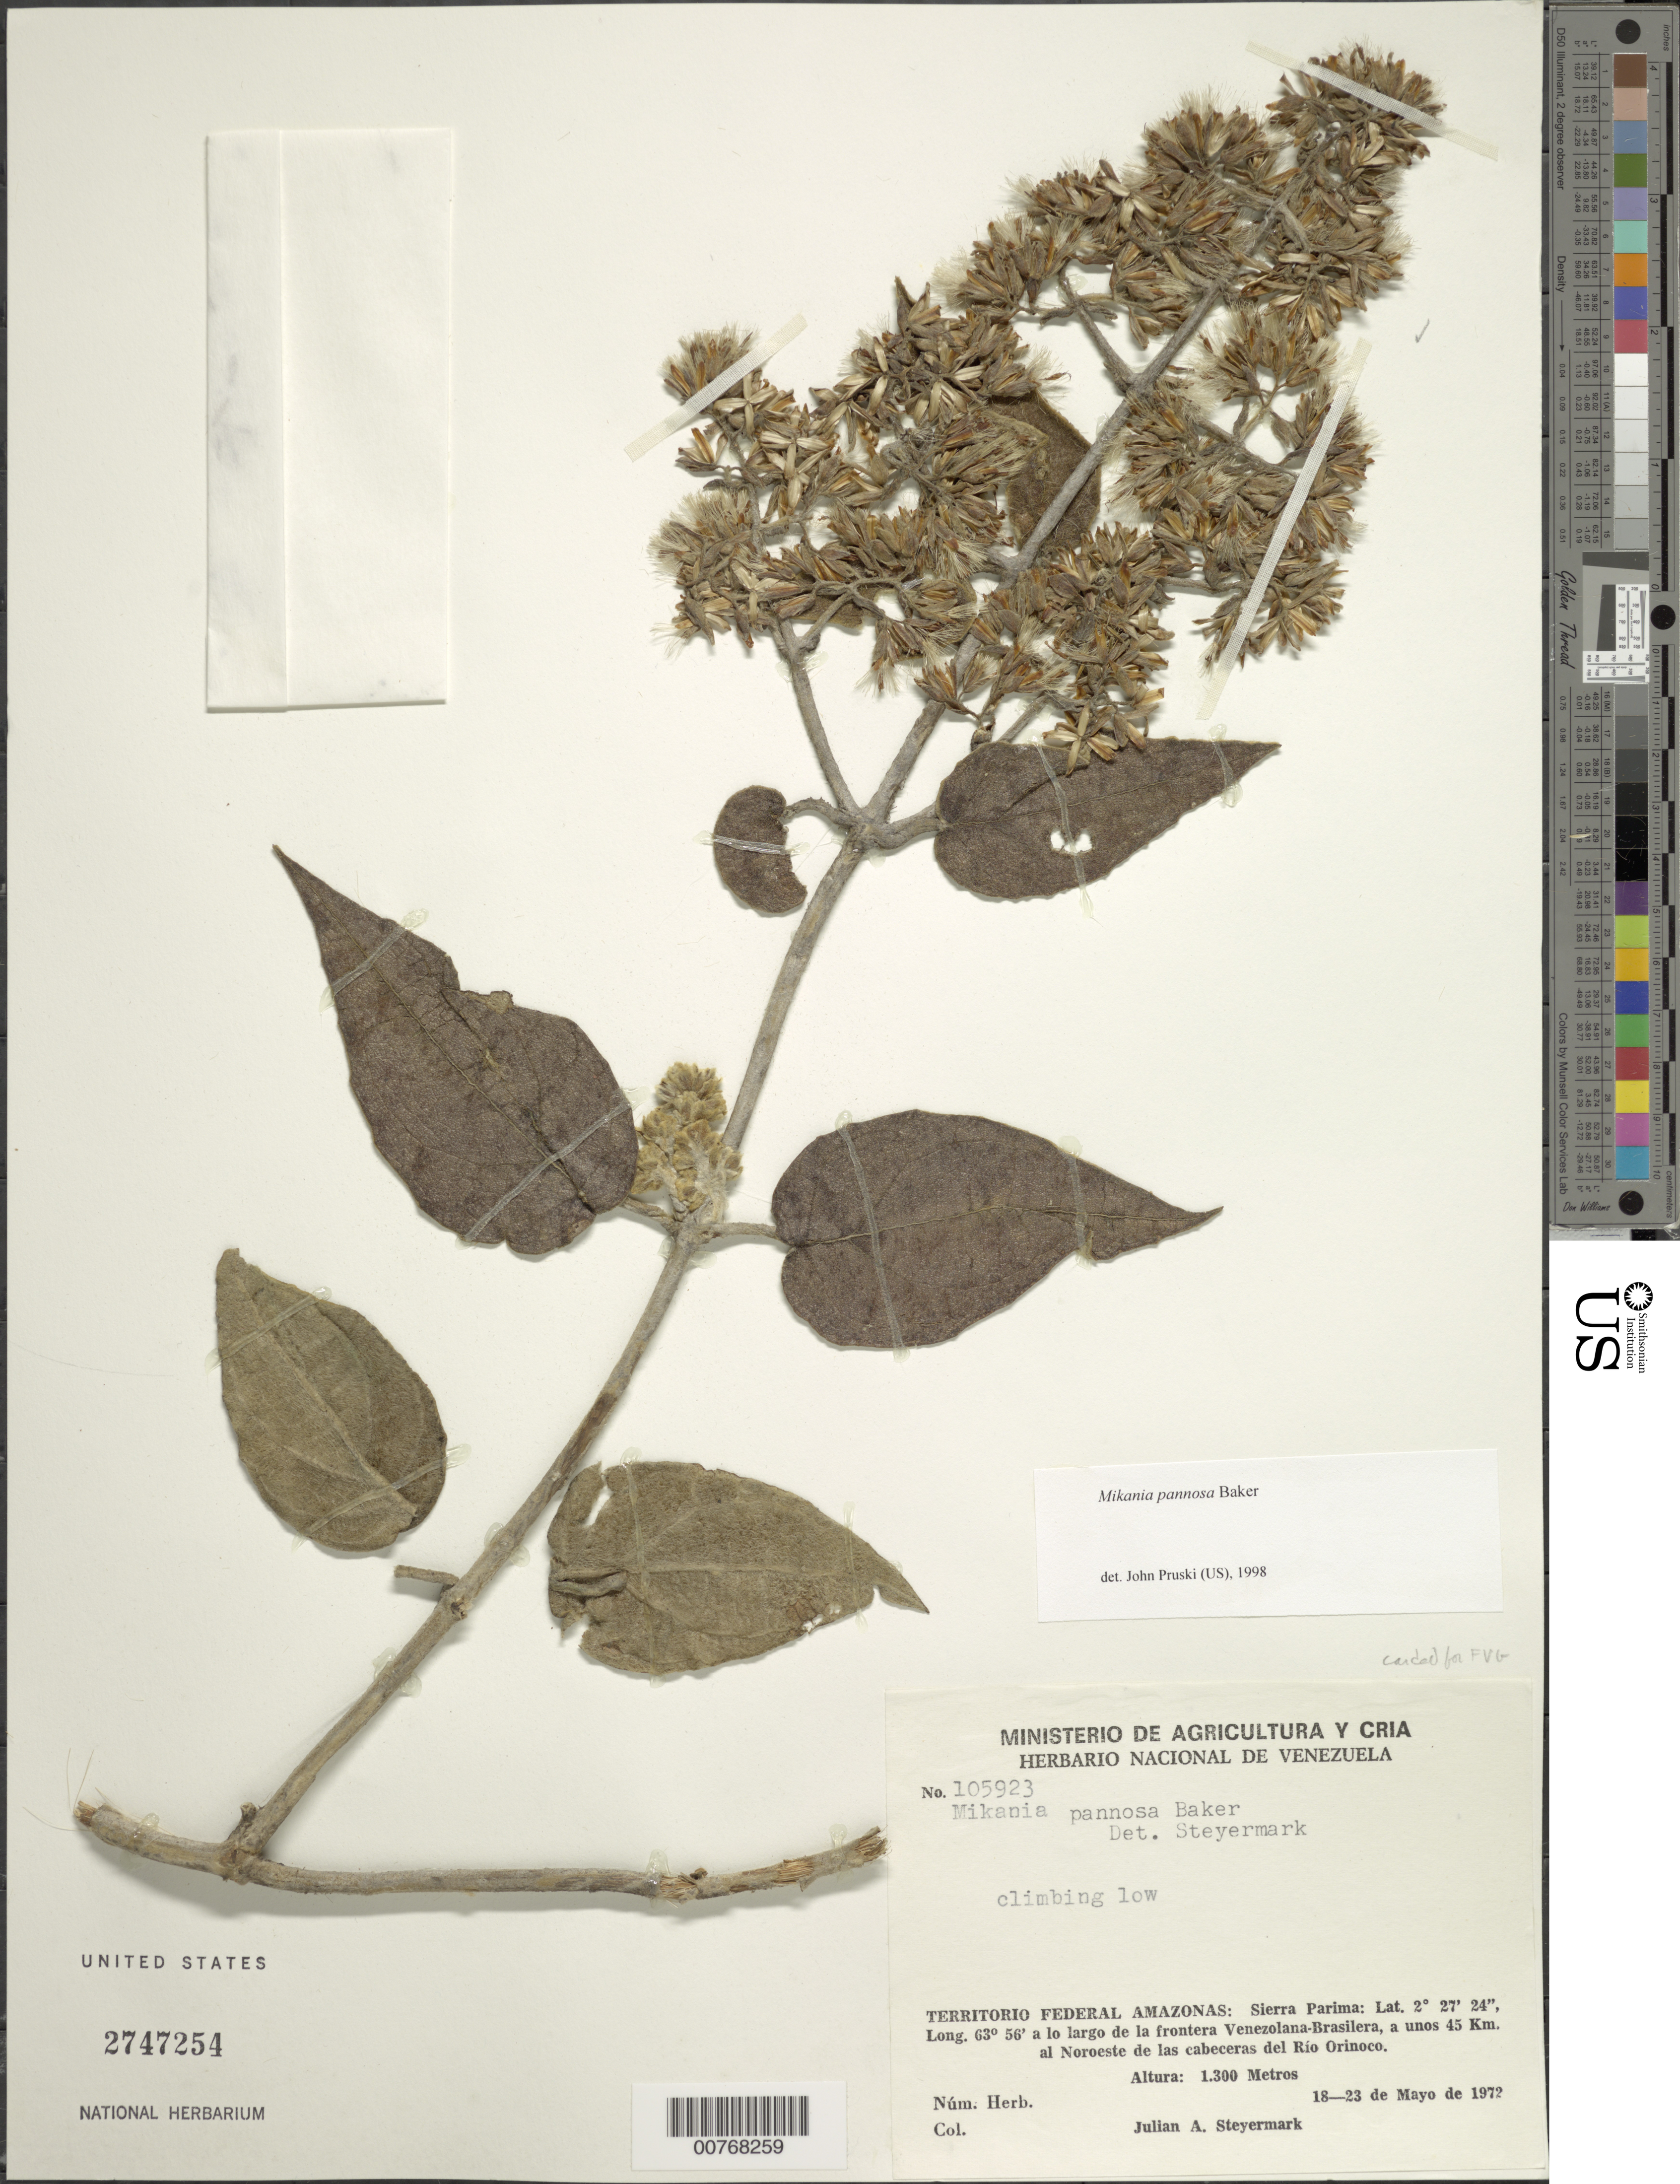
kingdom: Plantae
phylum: Tracheophyta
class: Magnoliopsida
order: Asterales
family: Asteraceae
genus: Mikania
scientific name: Mikania pannosa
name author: Baker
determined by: Steyermark, Julian A., (VEN)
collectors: J. Steyermark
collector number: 105923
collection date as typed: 18-May-72 to 23-May-72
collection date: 1972-05-18/1972-05-23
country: Venezuela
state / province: Amazonas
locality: Sierra Parima, la frontera Venezolana-Brasilera, a unos 45 km al noroeste de las cabeceras del Río Orinoco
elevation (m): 1300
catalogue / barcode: US 2747254